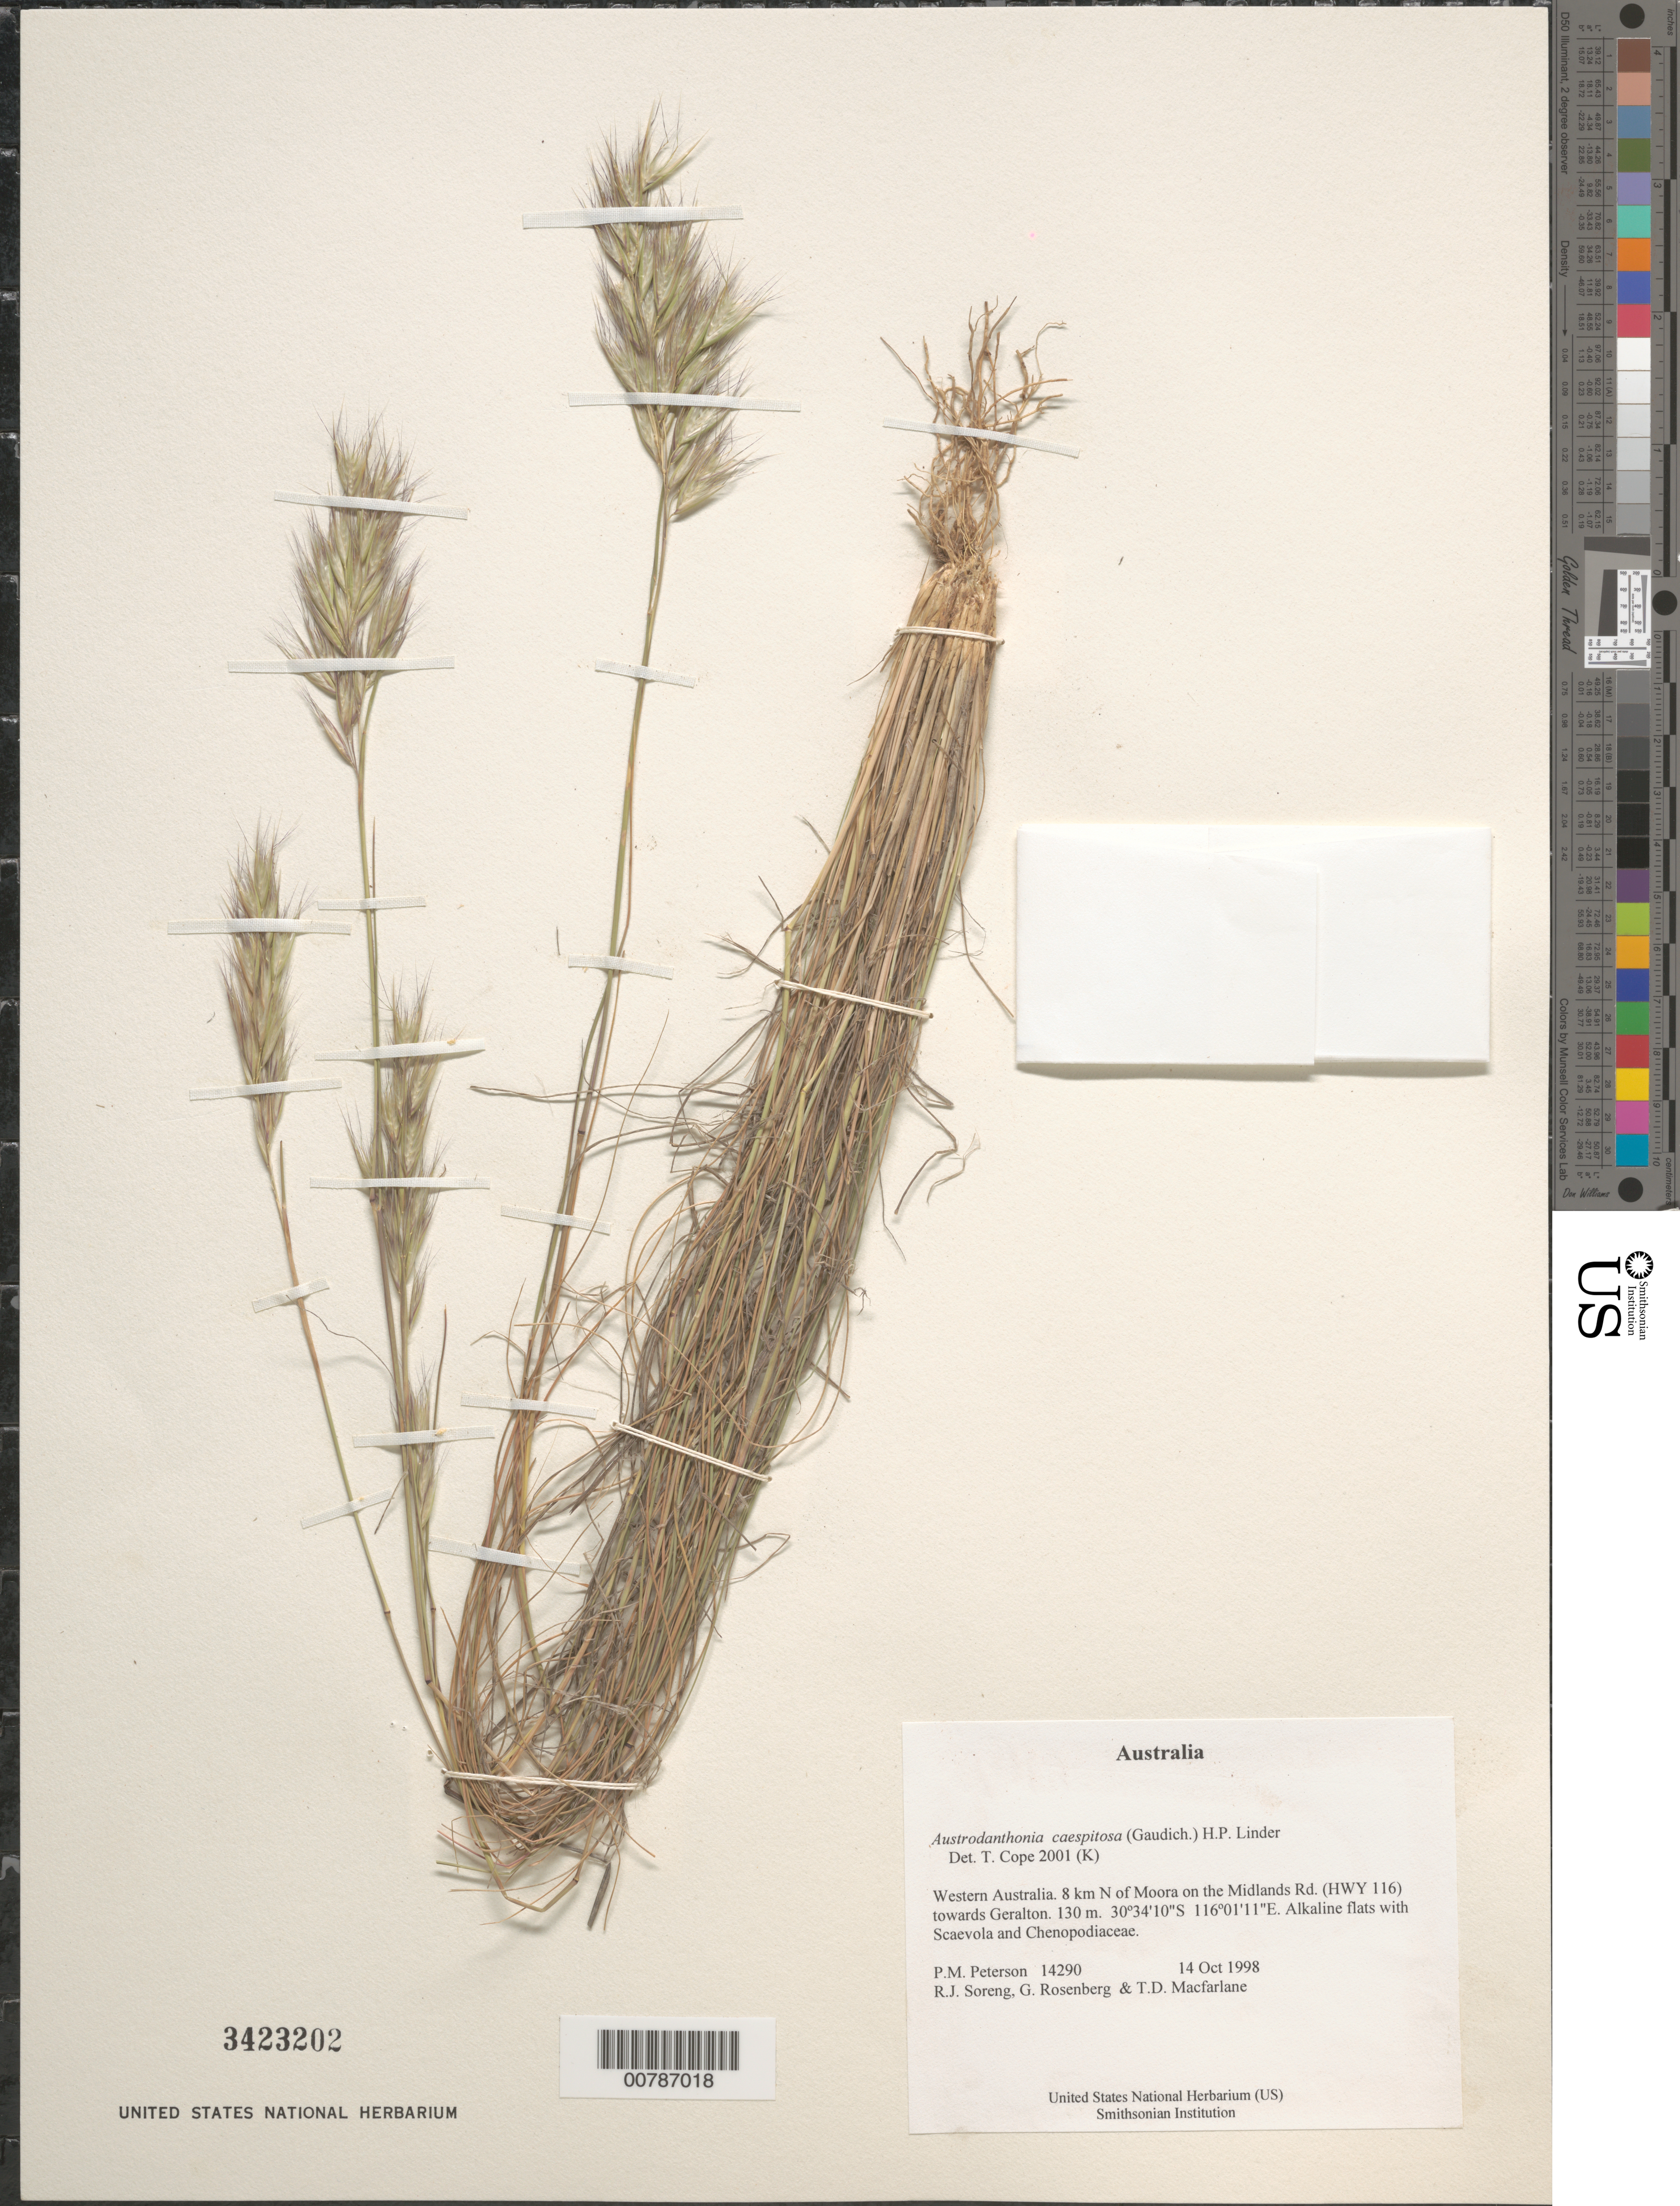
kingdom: Plantae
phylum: Tracheophyta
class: Liliopsida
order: Poales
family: Poaceae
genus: Austrodanthonia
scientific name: Austrodanthonia caespitosa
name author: (Gaudich.) H.P. Linder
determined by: Cope, T. A.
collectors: P. M. Peterson, R. J. Soreng, G. Rosenberg & T. Macfarlane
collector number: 14290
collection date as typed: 14 Oct 1998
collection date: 1998-10-14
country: Australia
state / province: Western Australia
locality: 8 km N of Moora on the Midlands Rd. (HWY 116) towards Geralton.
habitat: Alkaline flats with Scaevola and Chenopodiaceae.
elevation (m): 130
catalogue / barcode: US 3423202